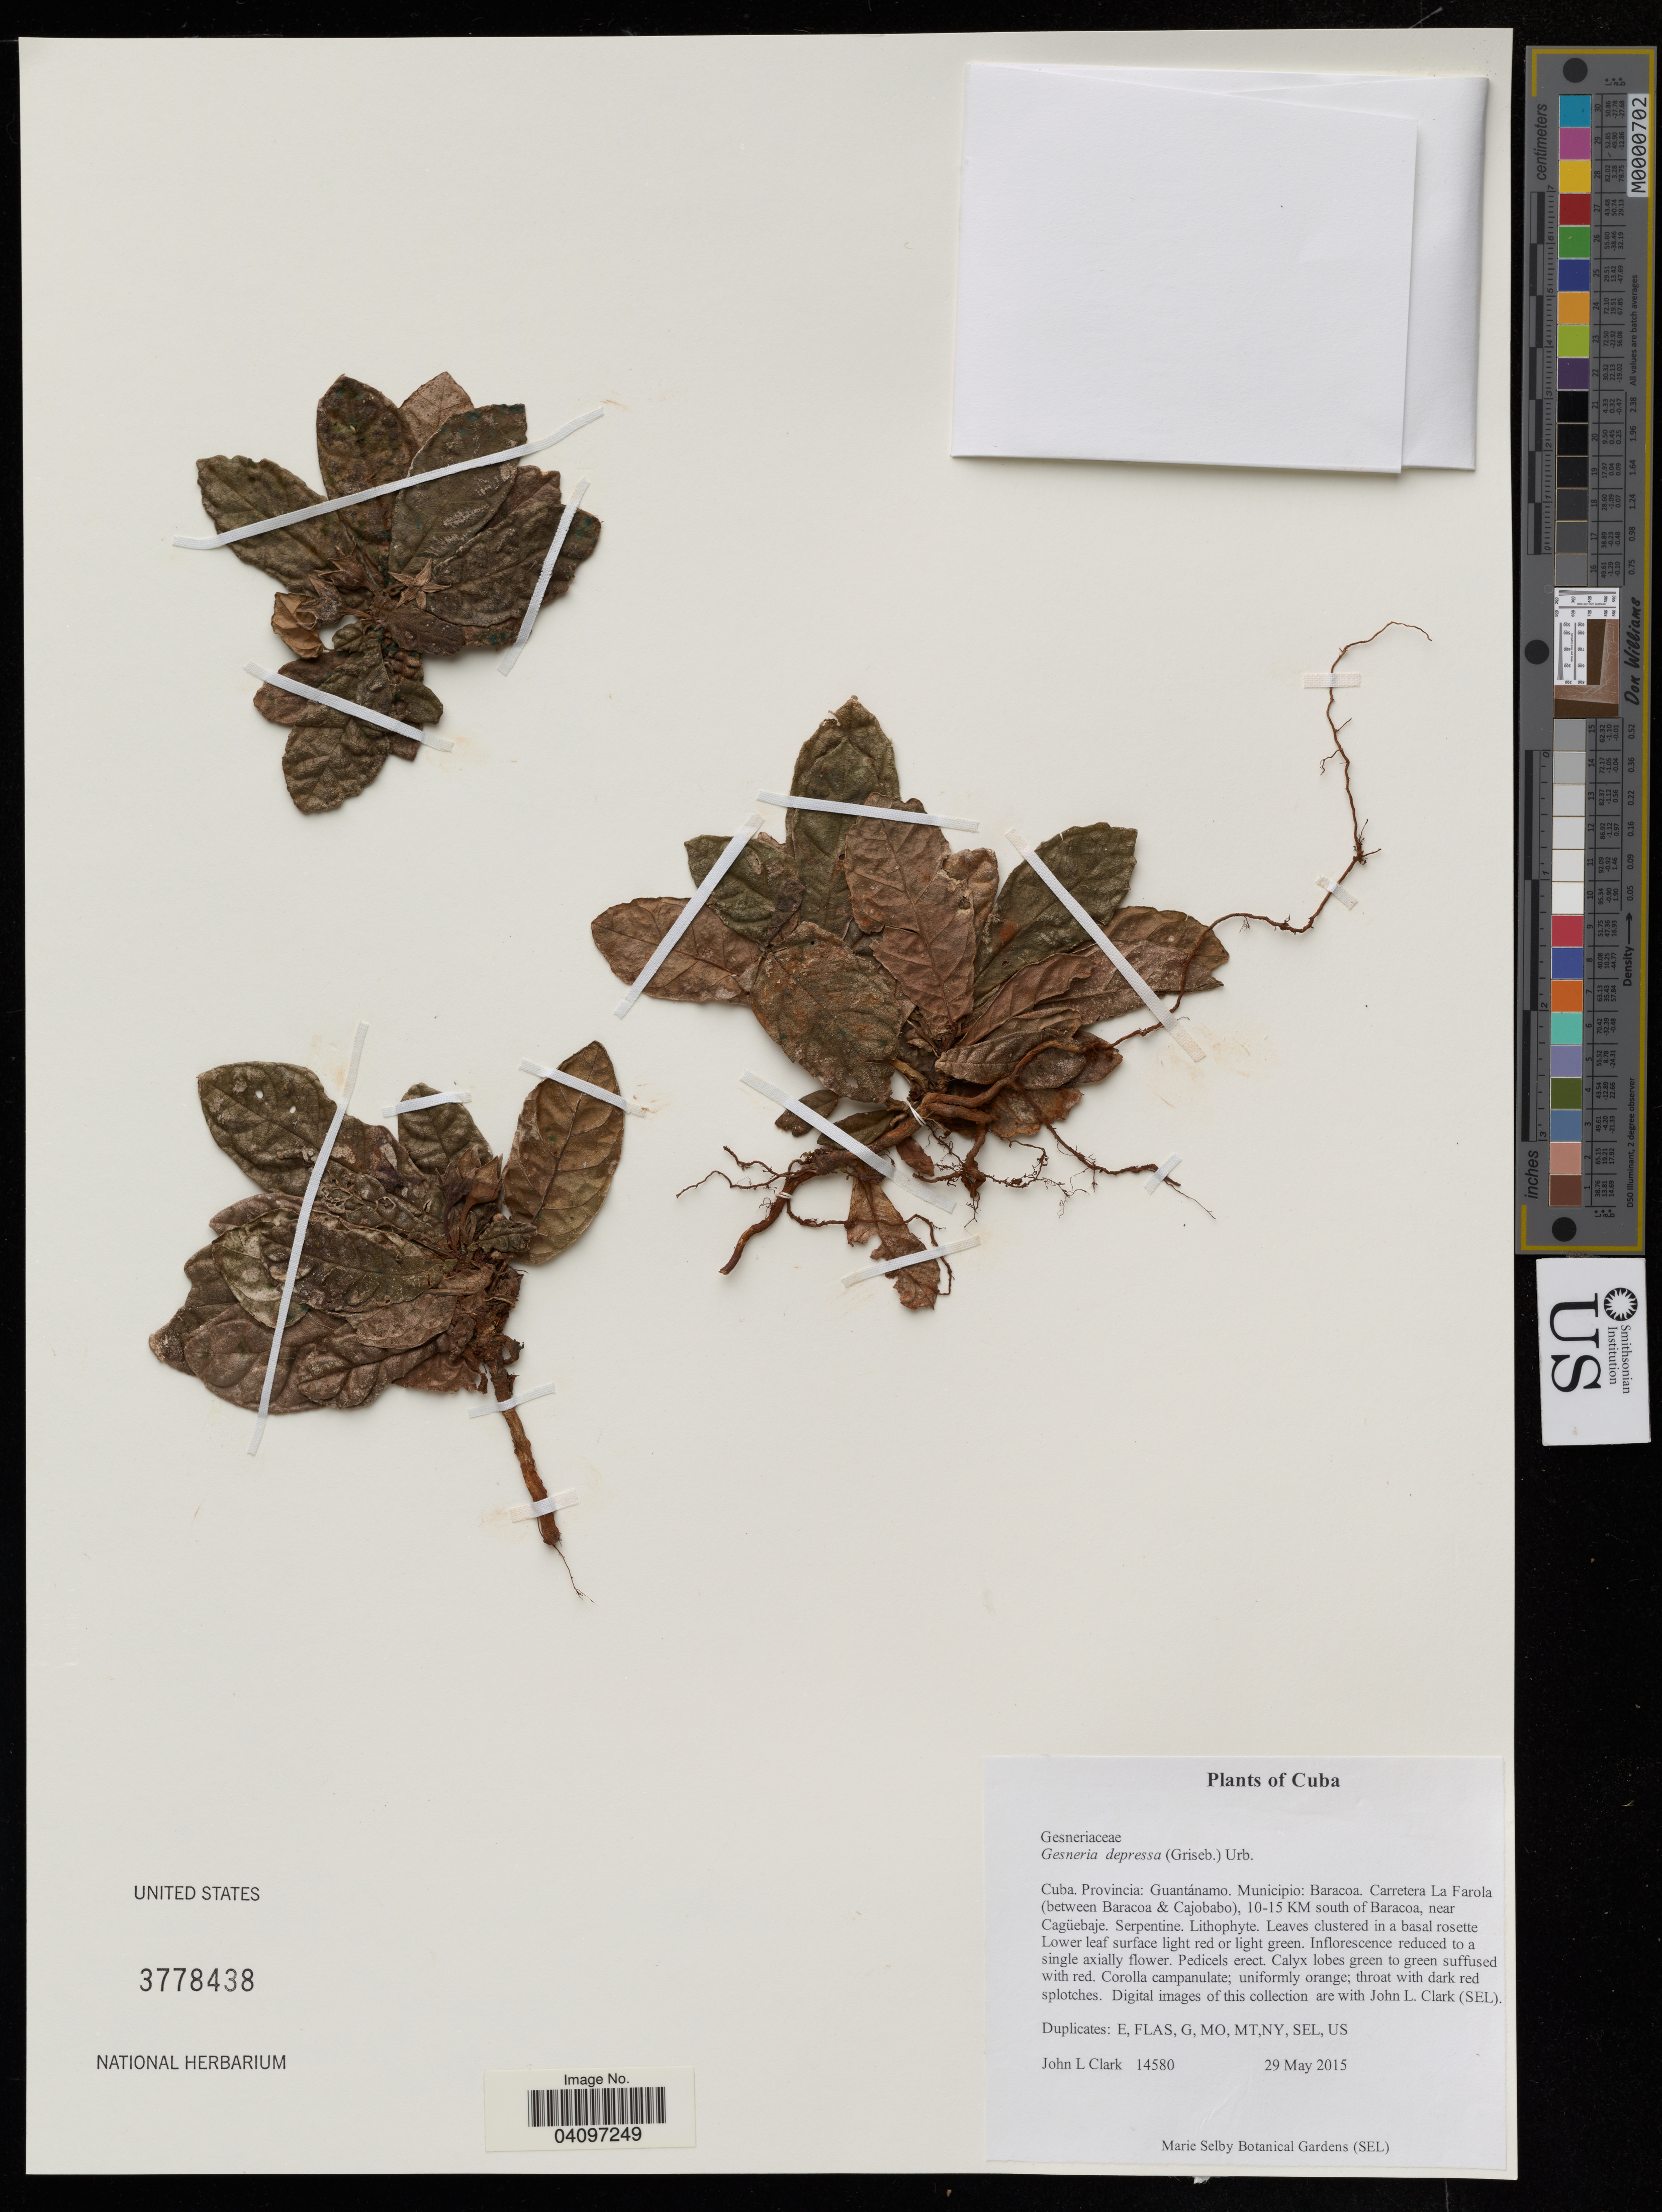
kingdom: Plantae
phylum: Tracheophyta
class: Magnoliopsida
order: Lamiales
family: Gesneriaceae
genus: Gesneria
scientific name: Gesneria depressa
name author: (Griseb.) Urb.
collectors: J. L. Clark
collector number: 14580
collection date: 2015-05-29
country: Cuba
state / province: Guantánamo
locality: Municipio: Baracoa. Carretera La Farola (between Baracoa & Cajobabo), 10-15 KM south of Baracoa, near Cagüebaje.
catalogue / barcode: US 3778438